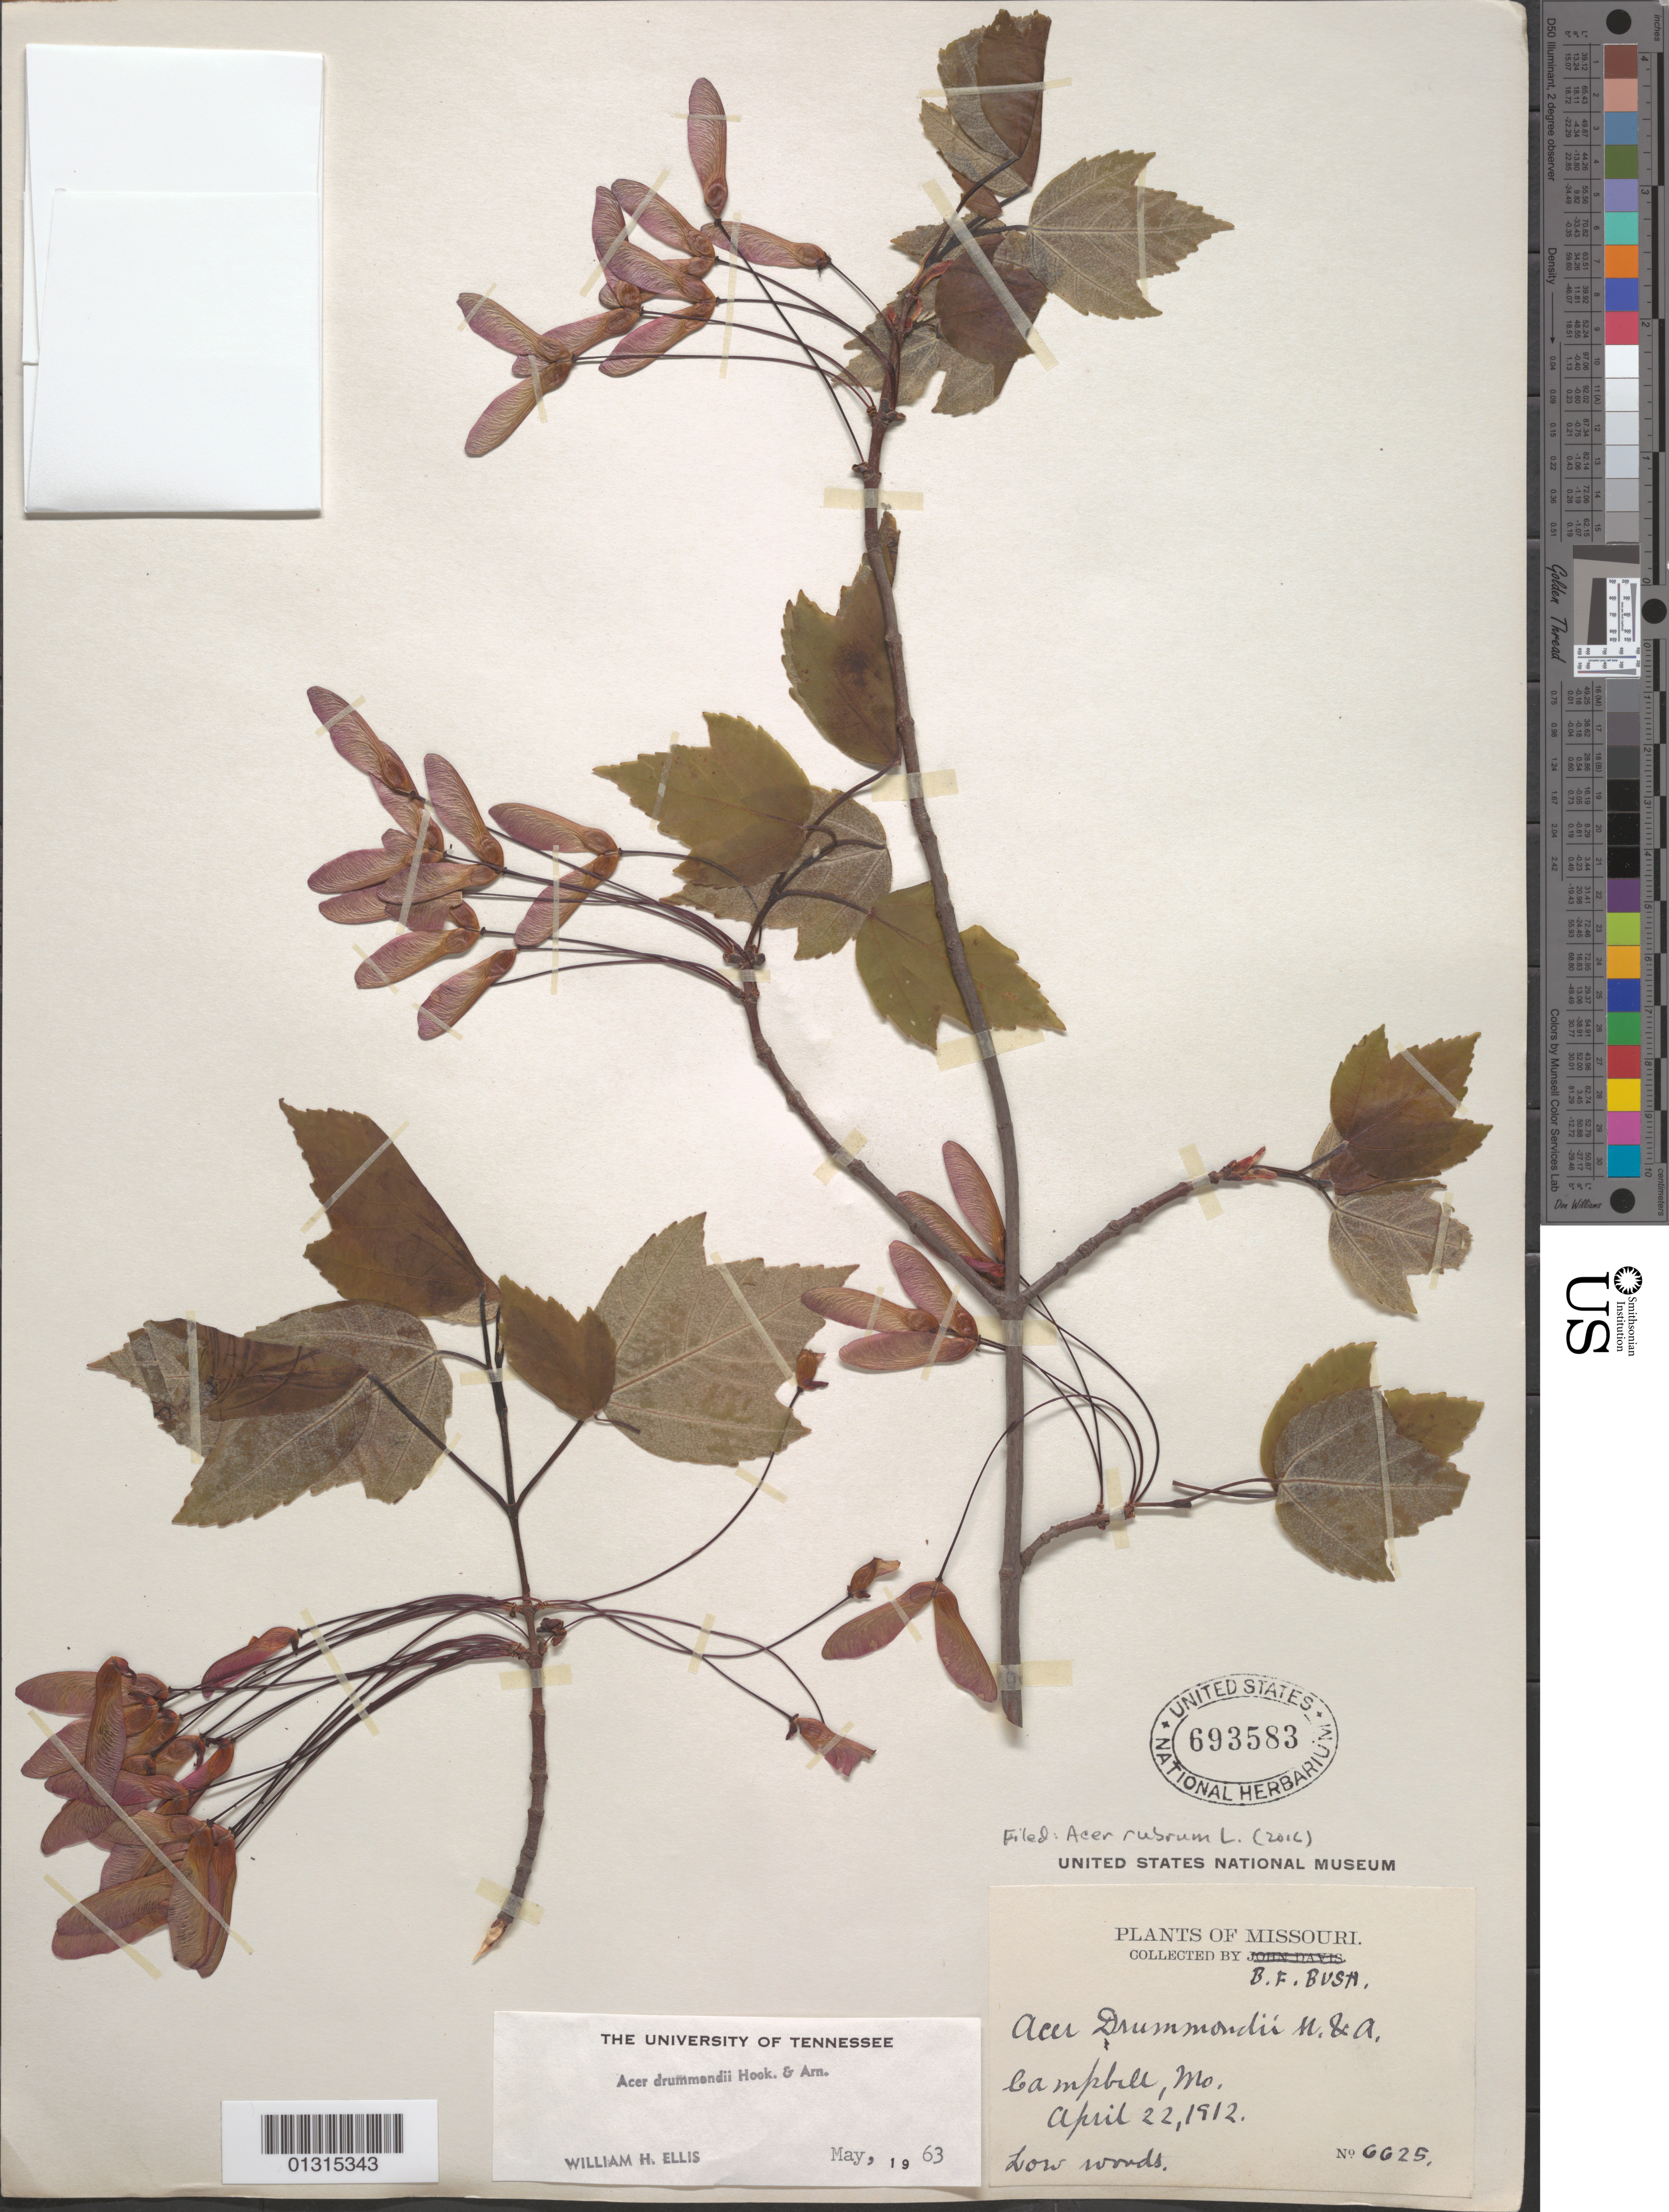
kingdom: Plantae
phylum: Tracheophyta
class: Magnoliopsida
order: Sapindales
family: Sapindaceae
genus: Acer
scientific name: Acer rubrum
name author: L.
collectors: B. F. Bush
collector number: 6625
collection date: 1912-04-22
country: United States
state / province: Missouri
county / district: Dunklin County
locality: Campbell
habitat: Low woods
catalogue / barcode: US 693583